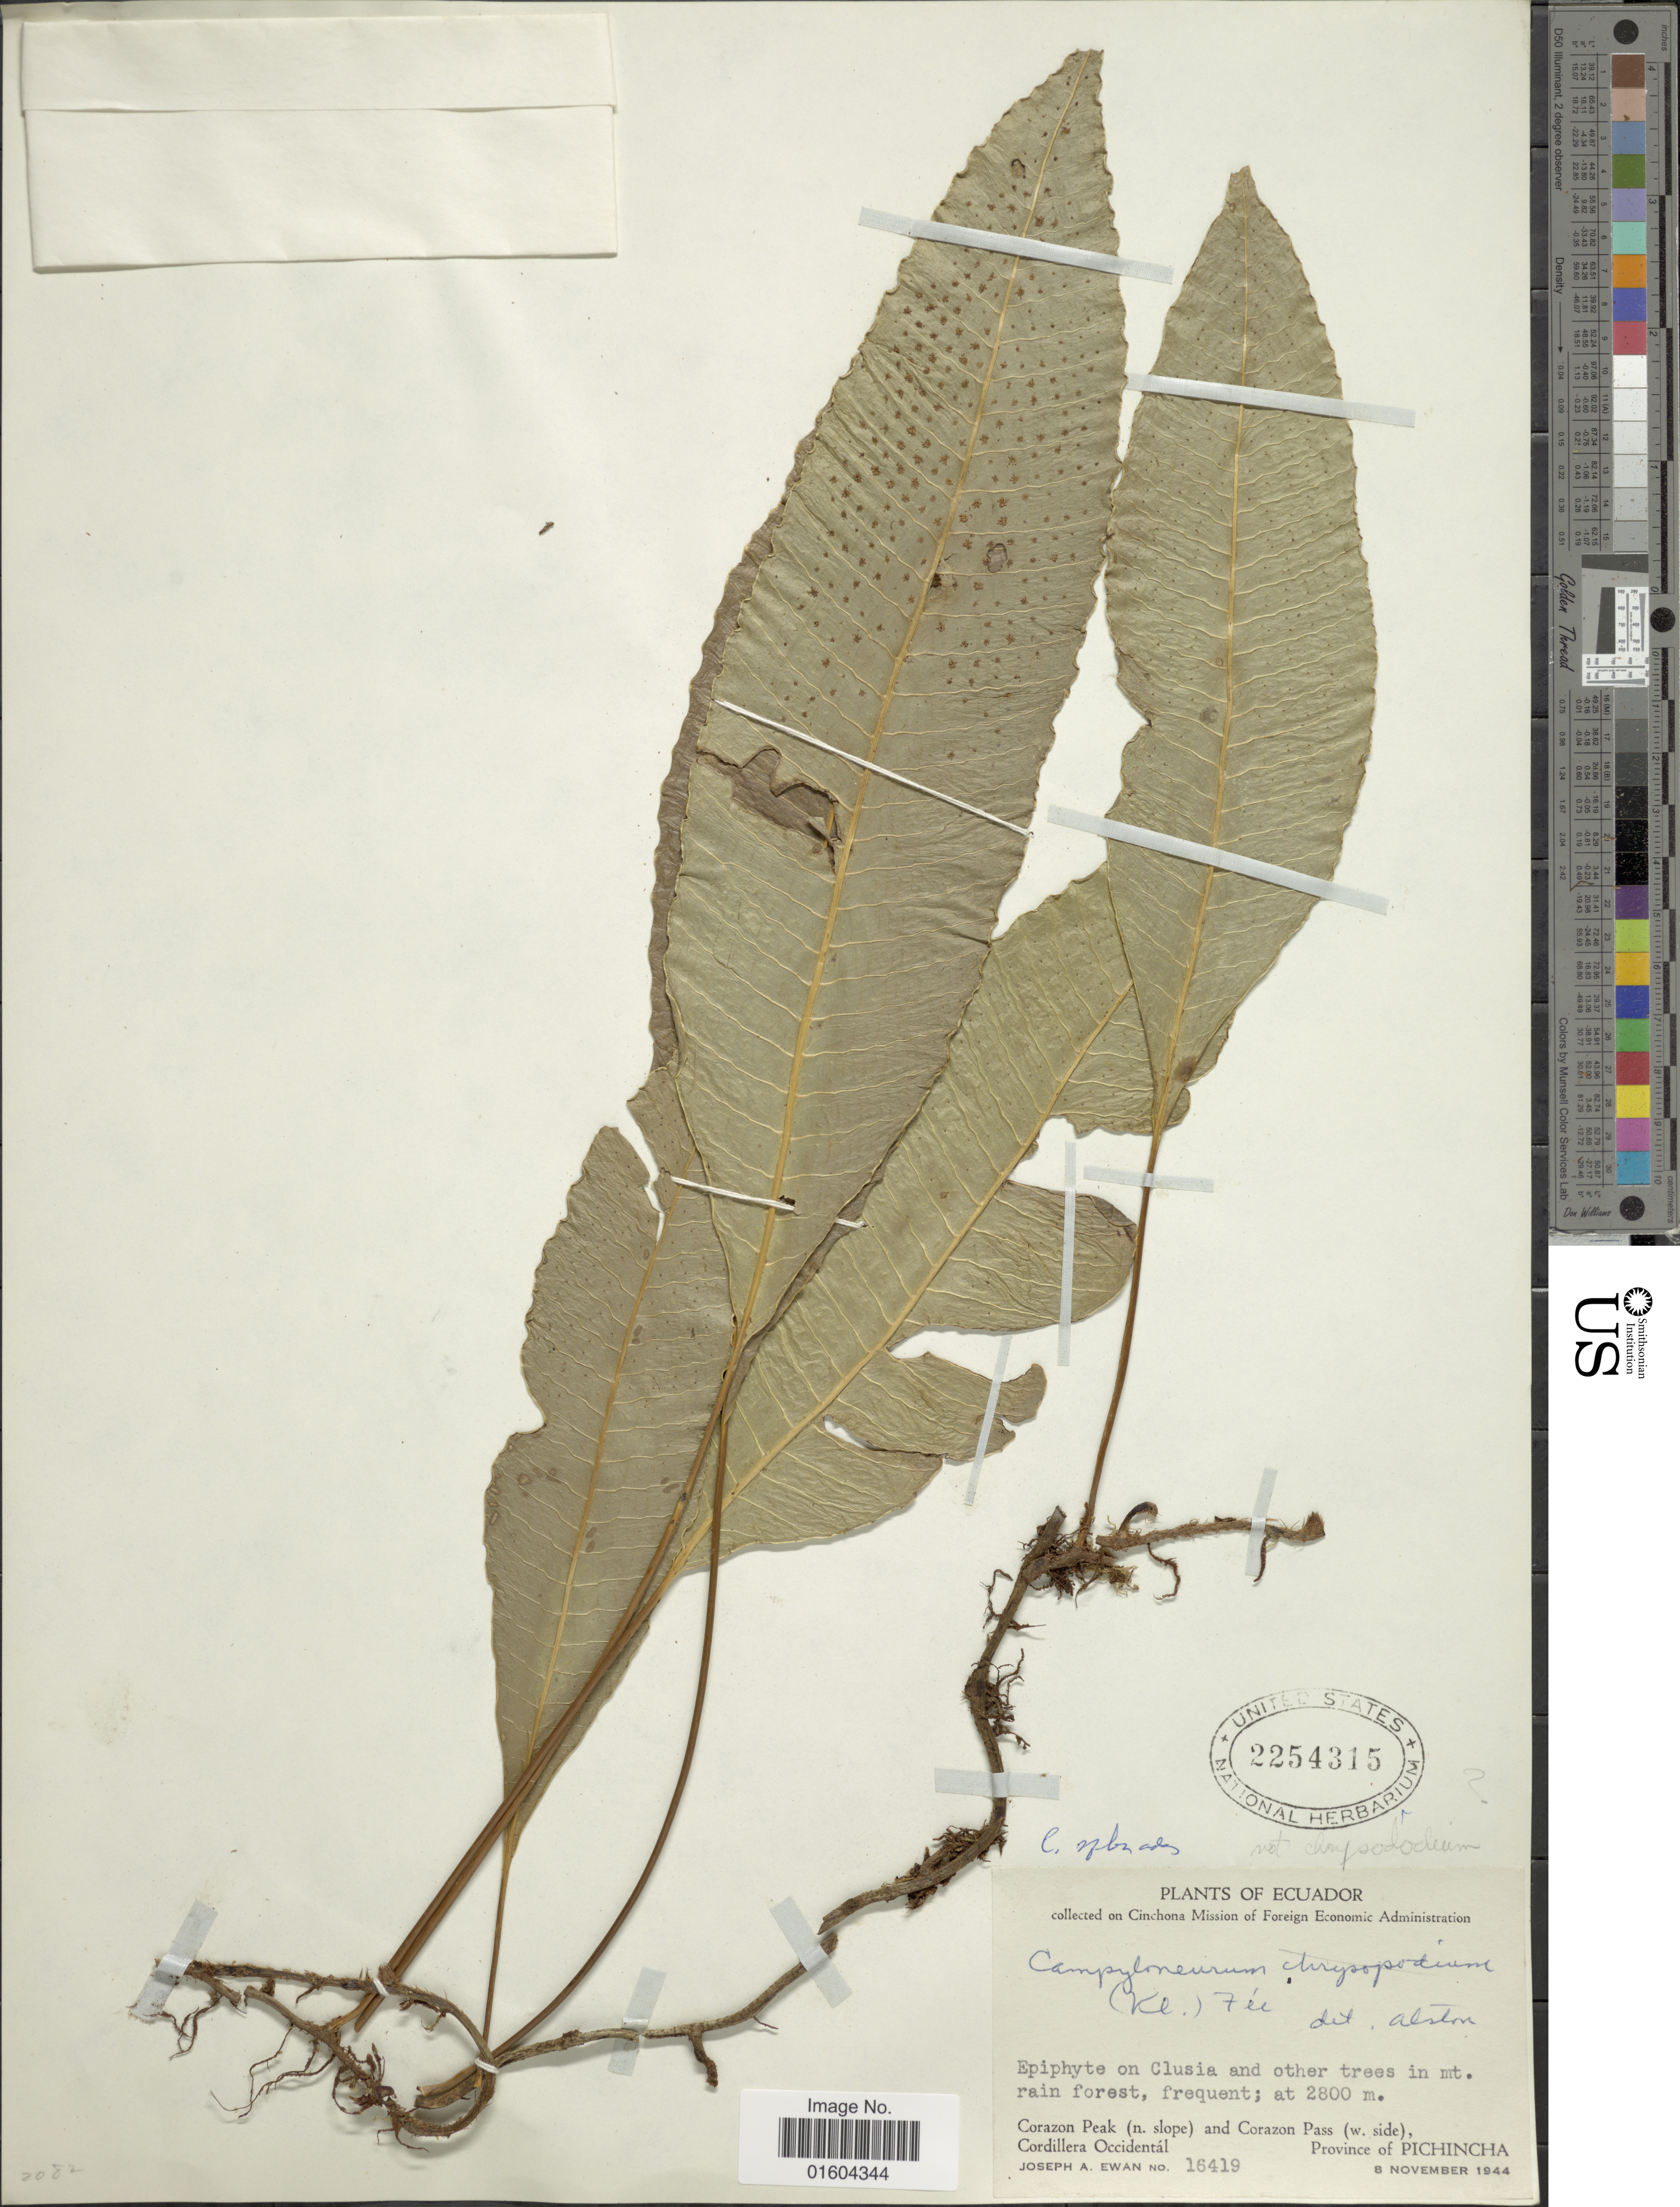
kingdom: Plantae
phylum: Tracheophyta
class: Polypodiopsida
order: Polypodiales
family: Polypodiaceae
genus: Campyloneurum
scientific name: Campyloneurum fuscosquamatum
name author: Lellinger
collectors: J. A. Ewan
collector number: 16419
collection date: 1944-11-08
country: Ecuador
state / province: Pichincha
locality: Corazon Peak (n.slope) and Corazon Pass (w. side) Cordillera Occidental, Province of Pichincha.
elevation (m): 2800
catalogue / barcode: US 2254315